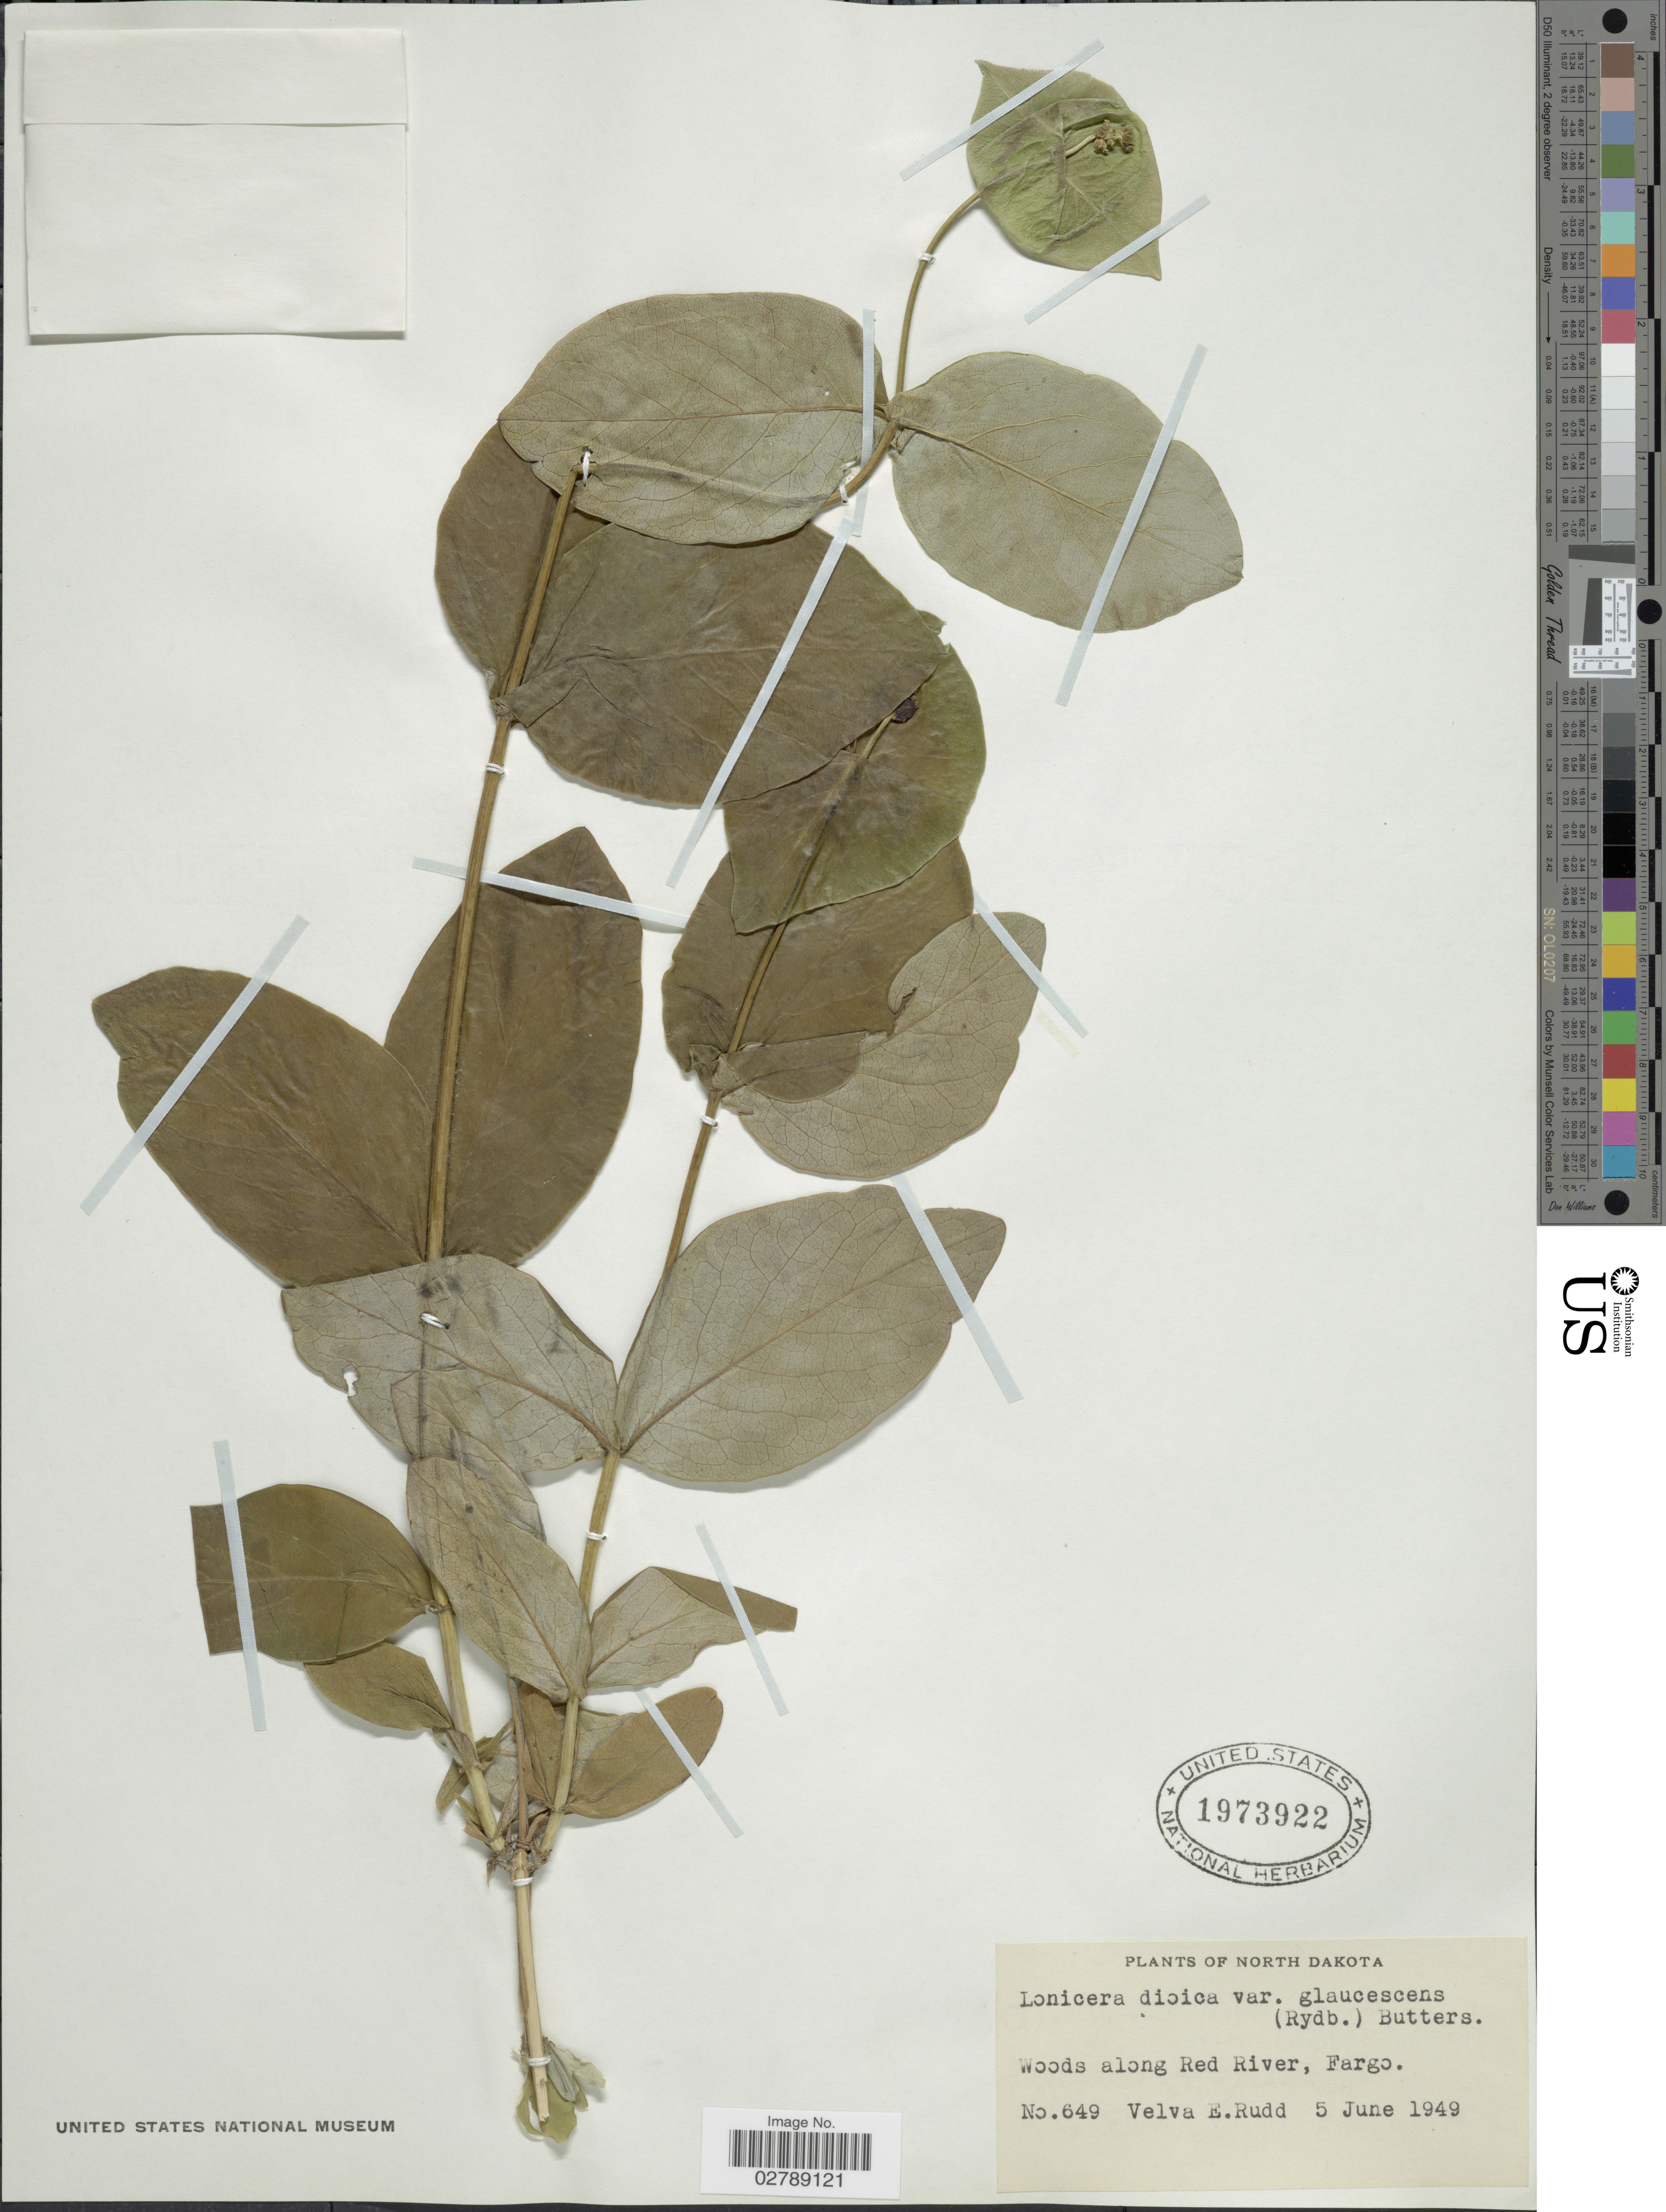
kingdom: Plantae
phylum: Tracheophyta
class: Magnoliopsida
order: Dipsacales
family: Caprifoliaceae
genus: Lonicera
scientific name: Lonicera dioica var. glaucescens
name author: (Rydb.) Butters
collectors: V. E. Rudd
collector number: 649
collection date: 1949-06-05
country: United States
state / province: North Dakota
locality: Woods along Red River, Fargo.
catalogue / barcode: US 1973922